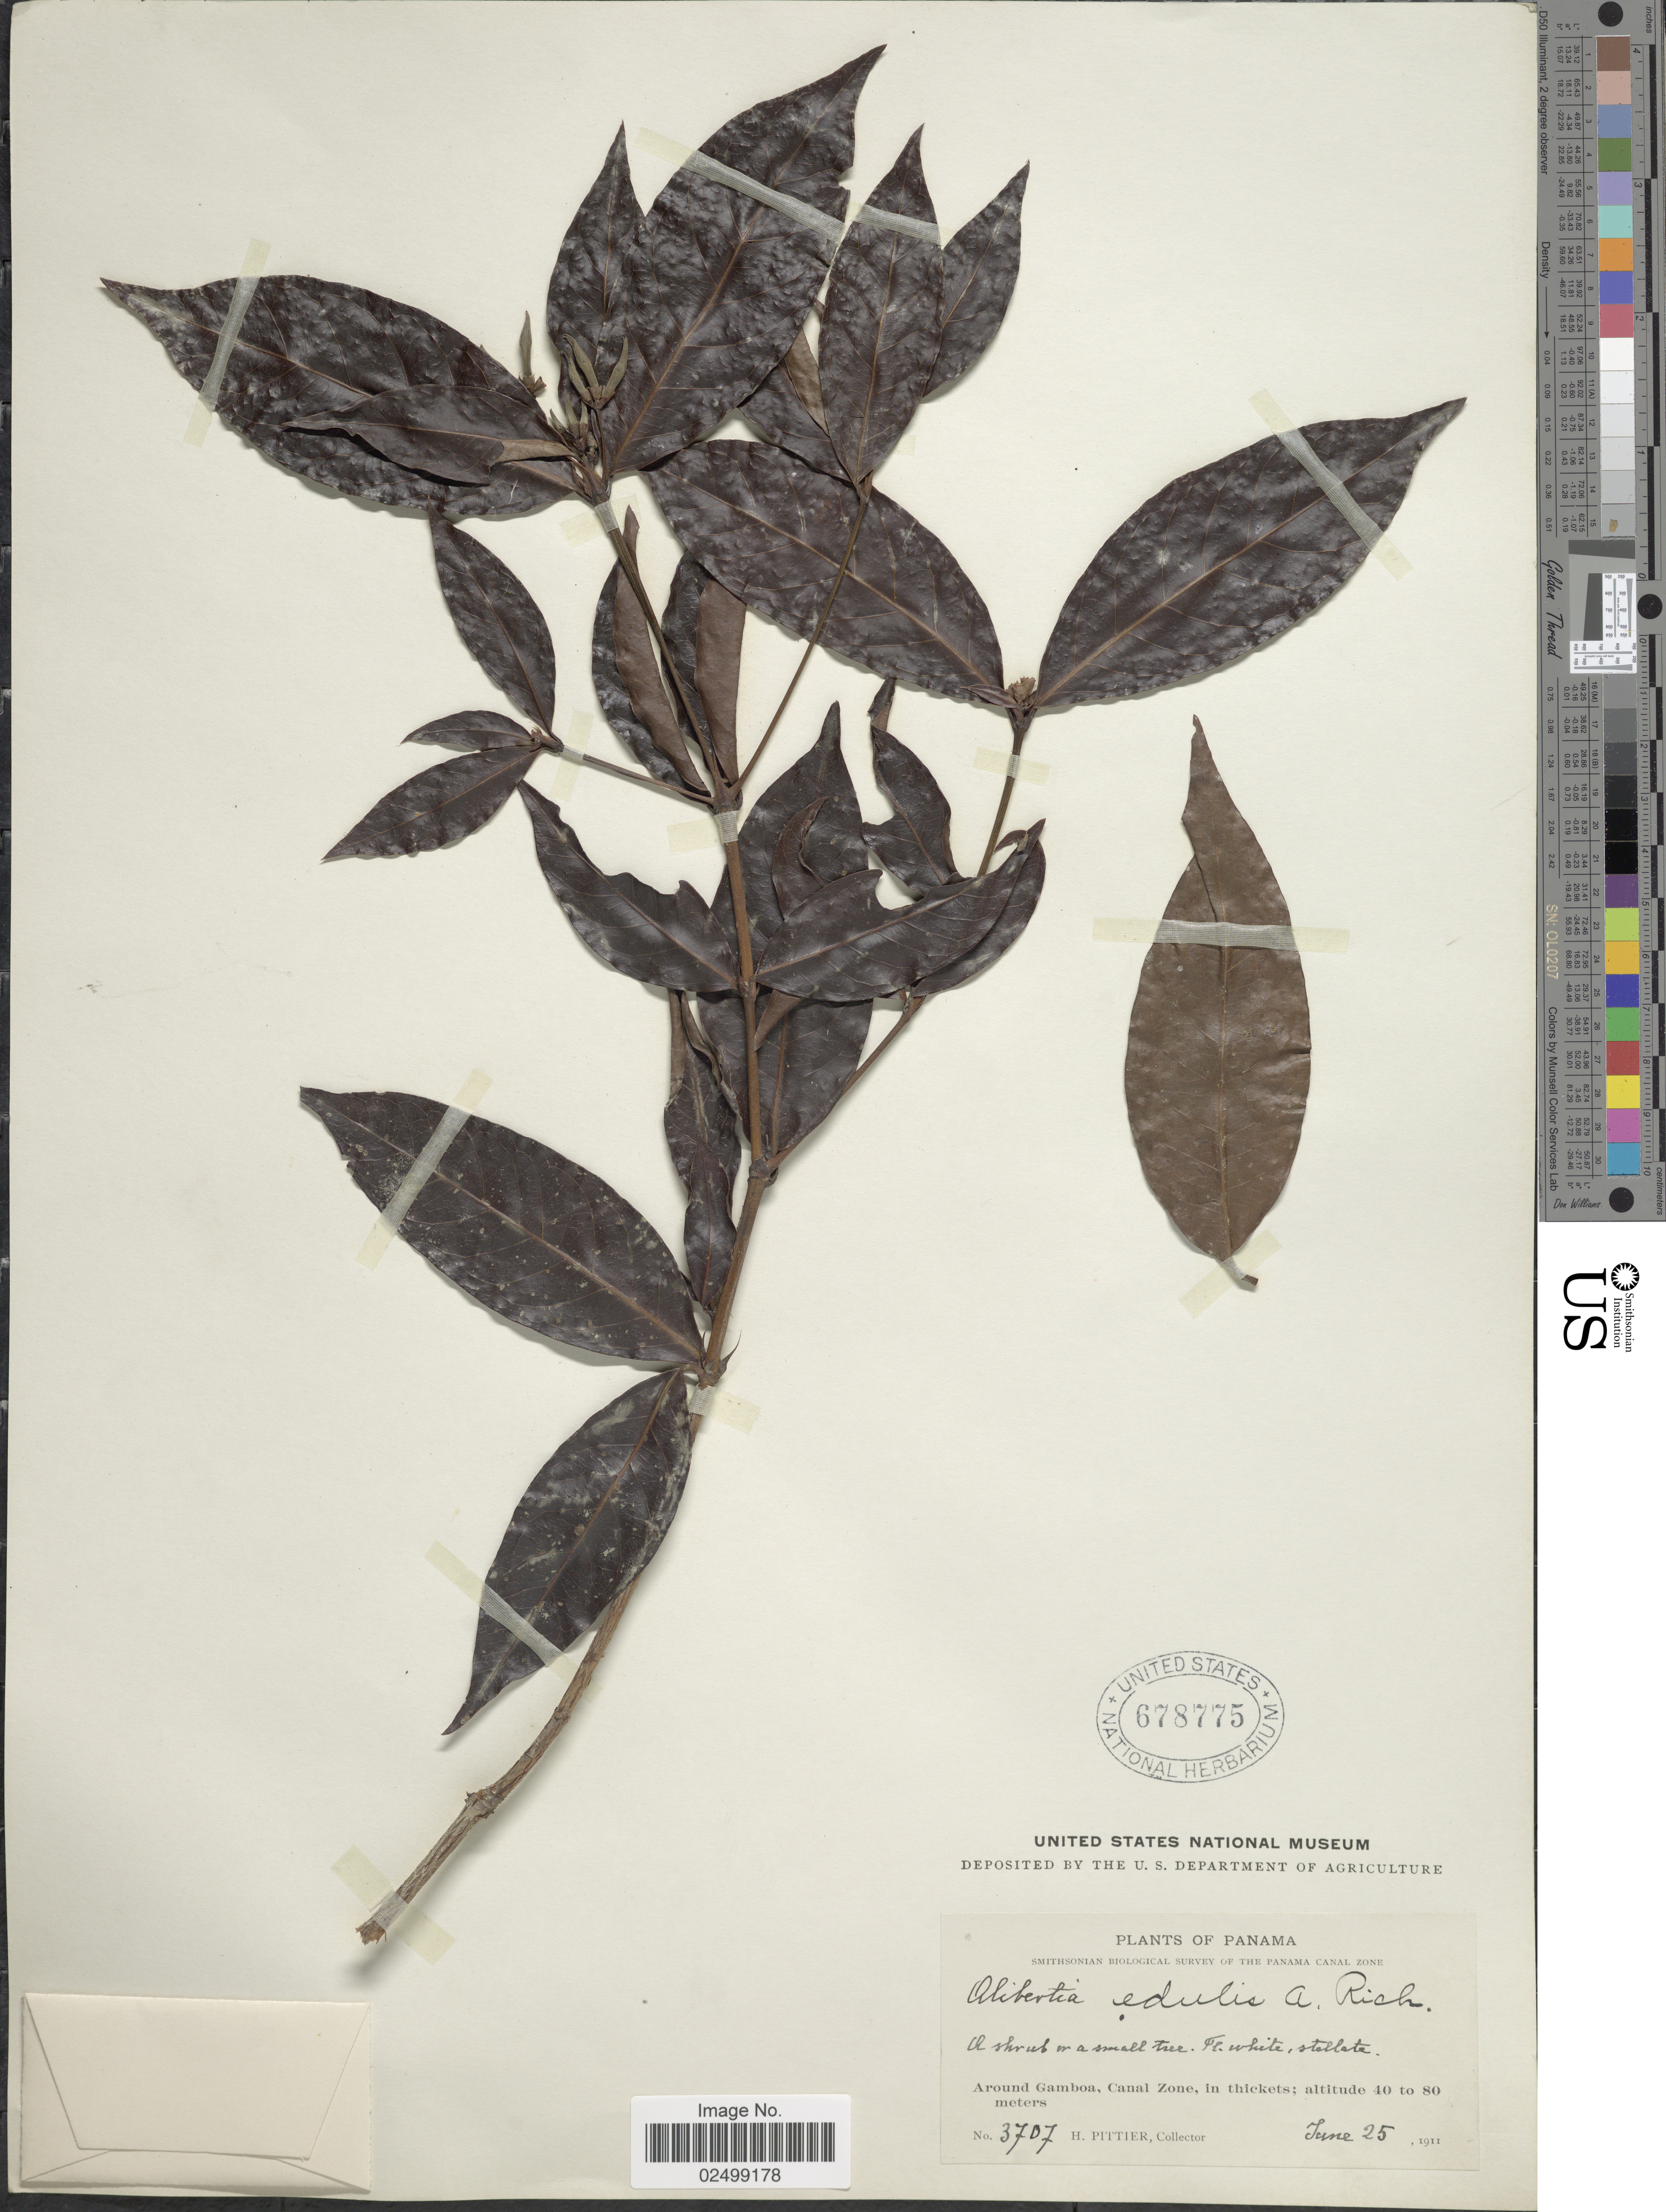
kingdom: Plantae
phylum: Tracheophyta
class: Magnoliopsida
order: Gentianales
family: Rubiaceae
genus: Alibertia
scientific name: Alibertia edulis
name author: (Rich.) A. Rich. ex DC.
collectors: H. F. Pittier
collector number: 3707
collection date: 1911-06-25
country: Panama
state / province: Colón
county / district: Canal Zone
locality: Around Gamboa, Canal Zone, in thickets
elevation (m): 40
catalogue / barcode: US 678775